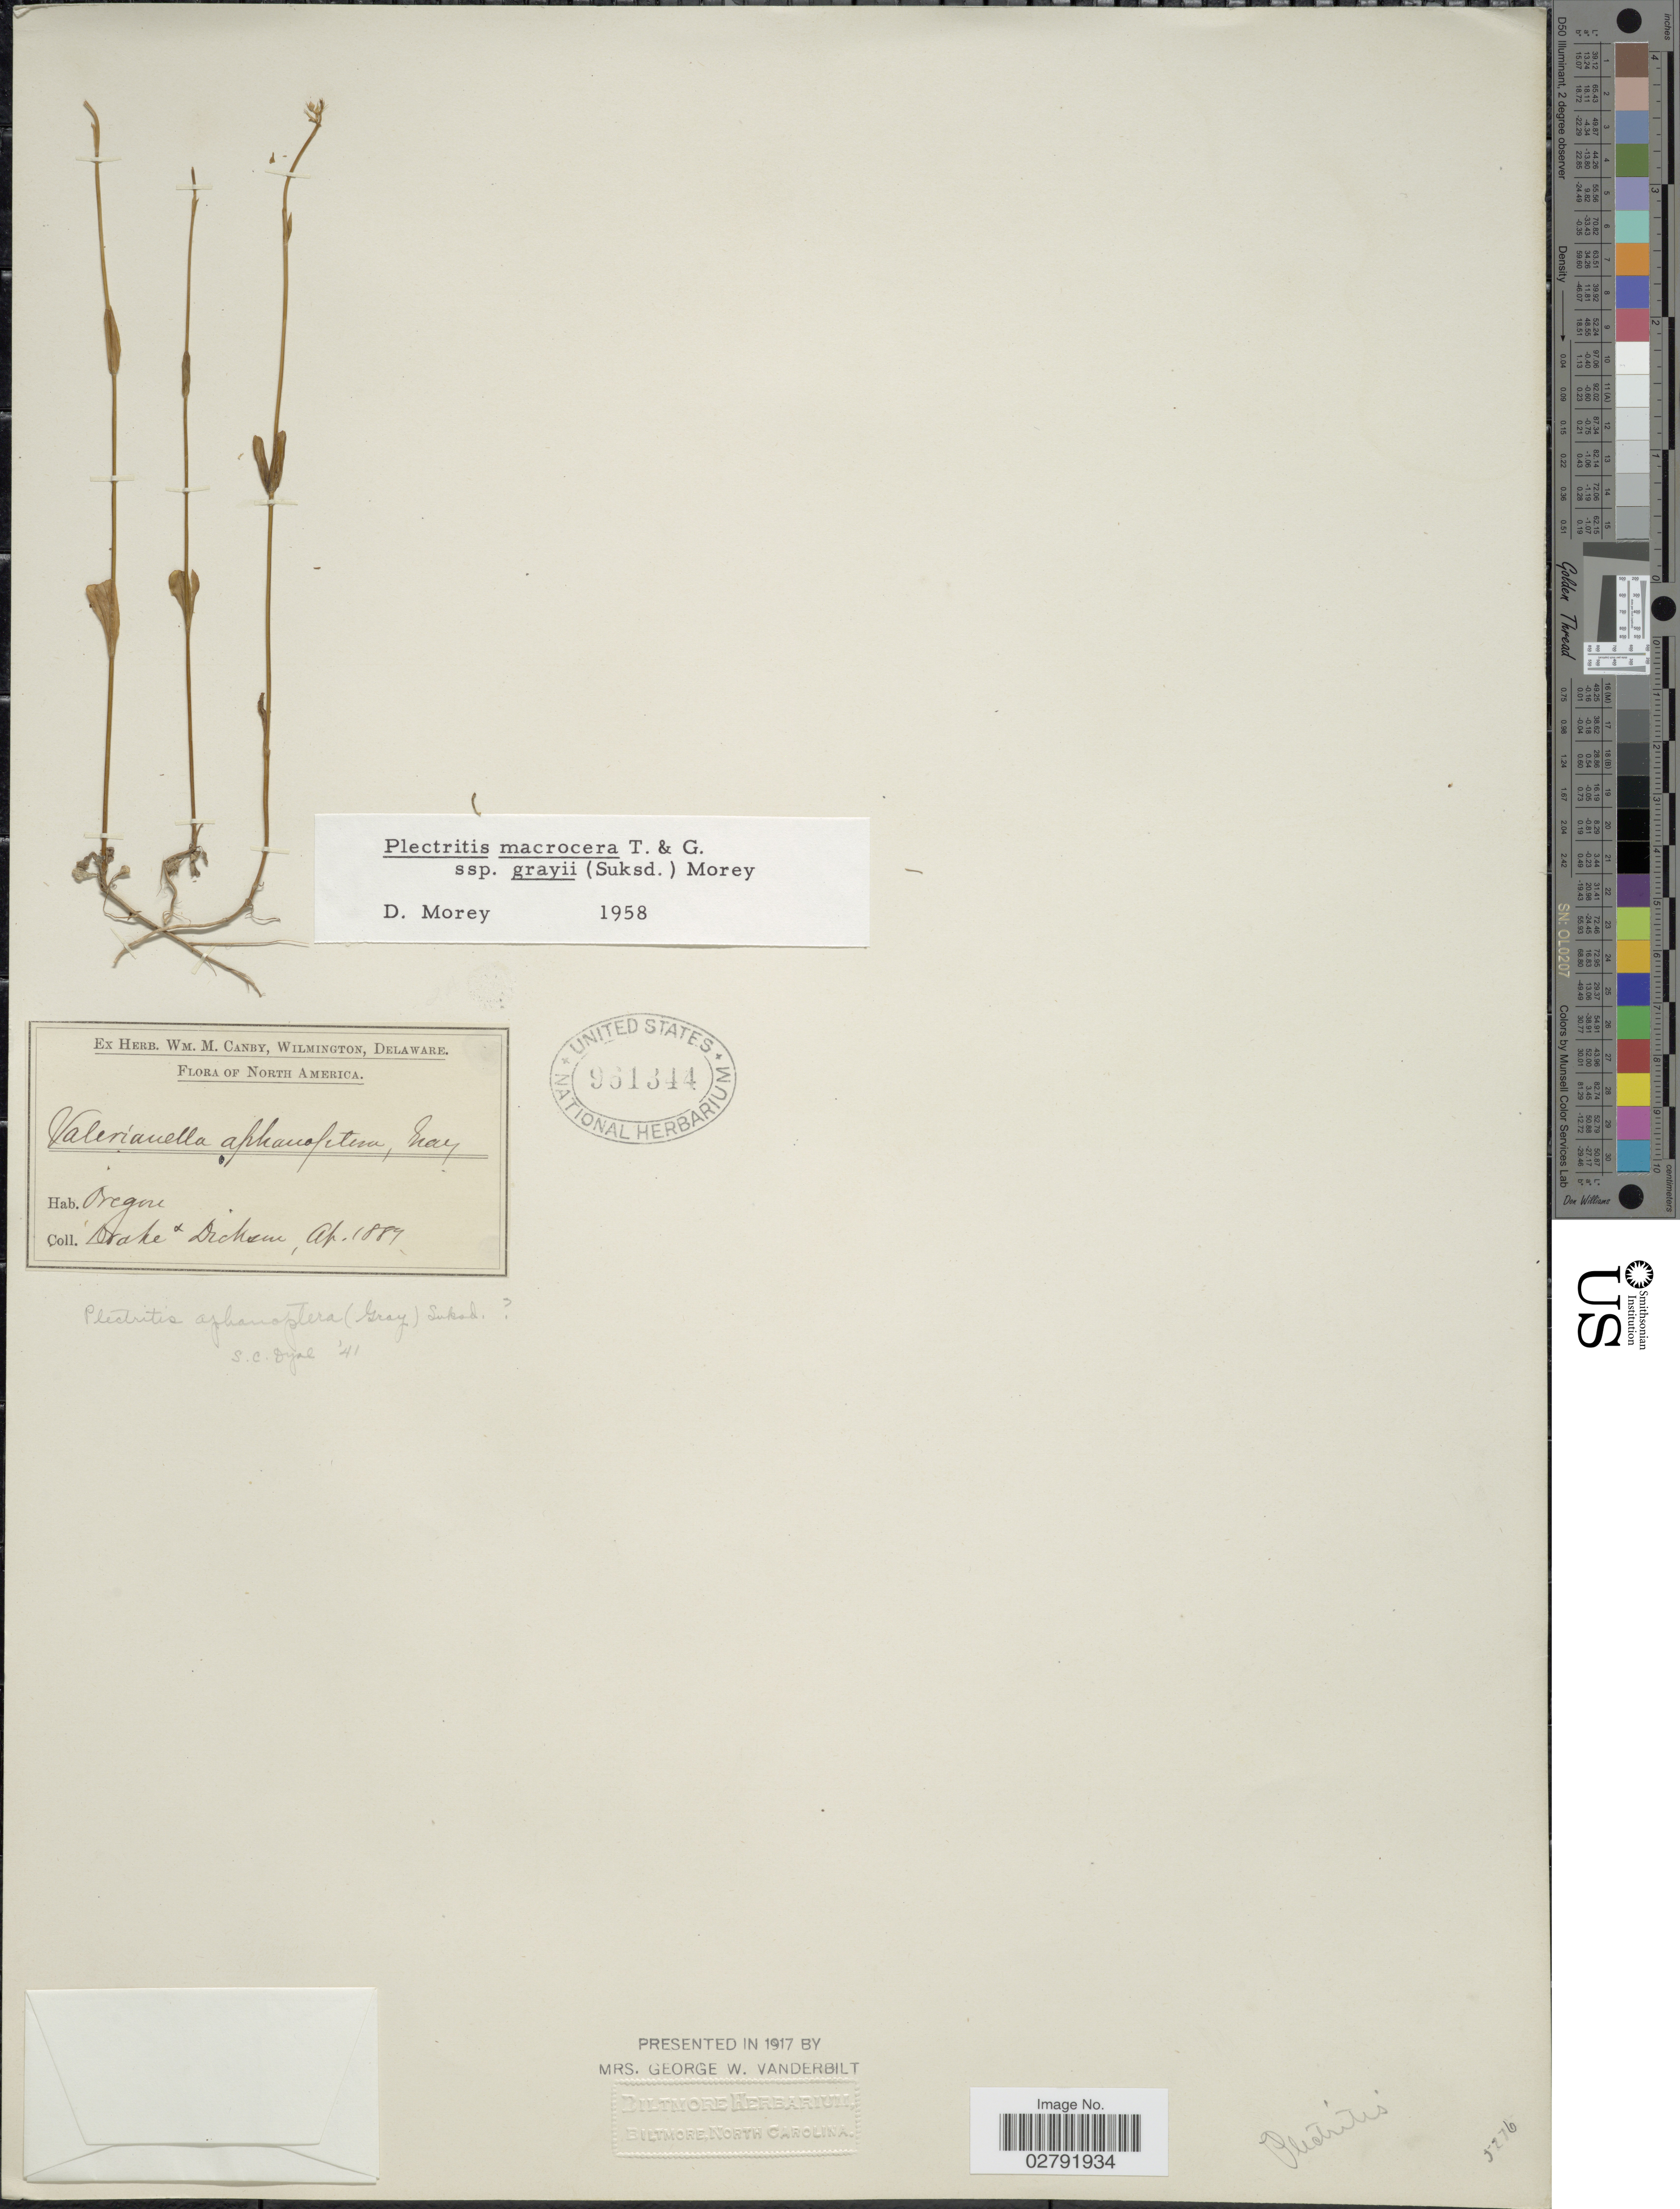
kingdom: Plantae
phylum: Tracheophyta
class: Magnoliopsida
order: Dipsacales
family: Caprifoliaceae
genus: Plectritis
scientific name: Plectritis macrocera subsp. grayi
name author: (Suksd.) Morey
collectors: Drake & Dickson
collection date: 1889-04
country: United States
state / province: Oregon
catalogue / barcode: US 961344